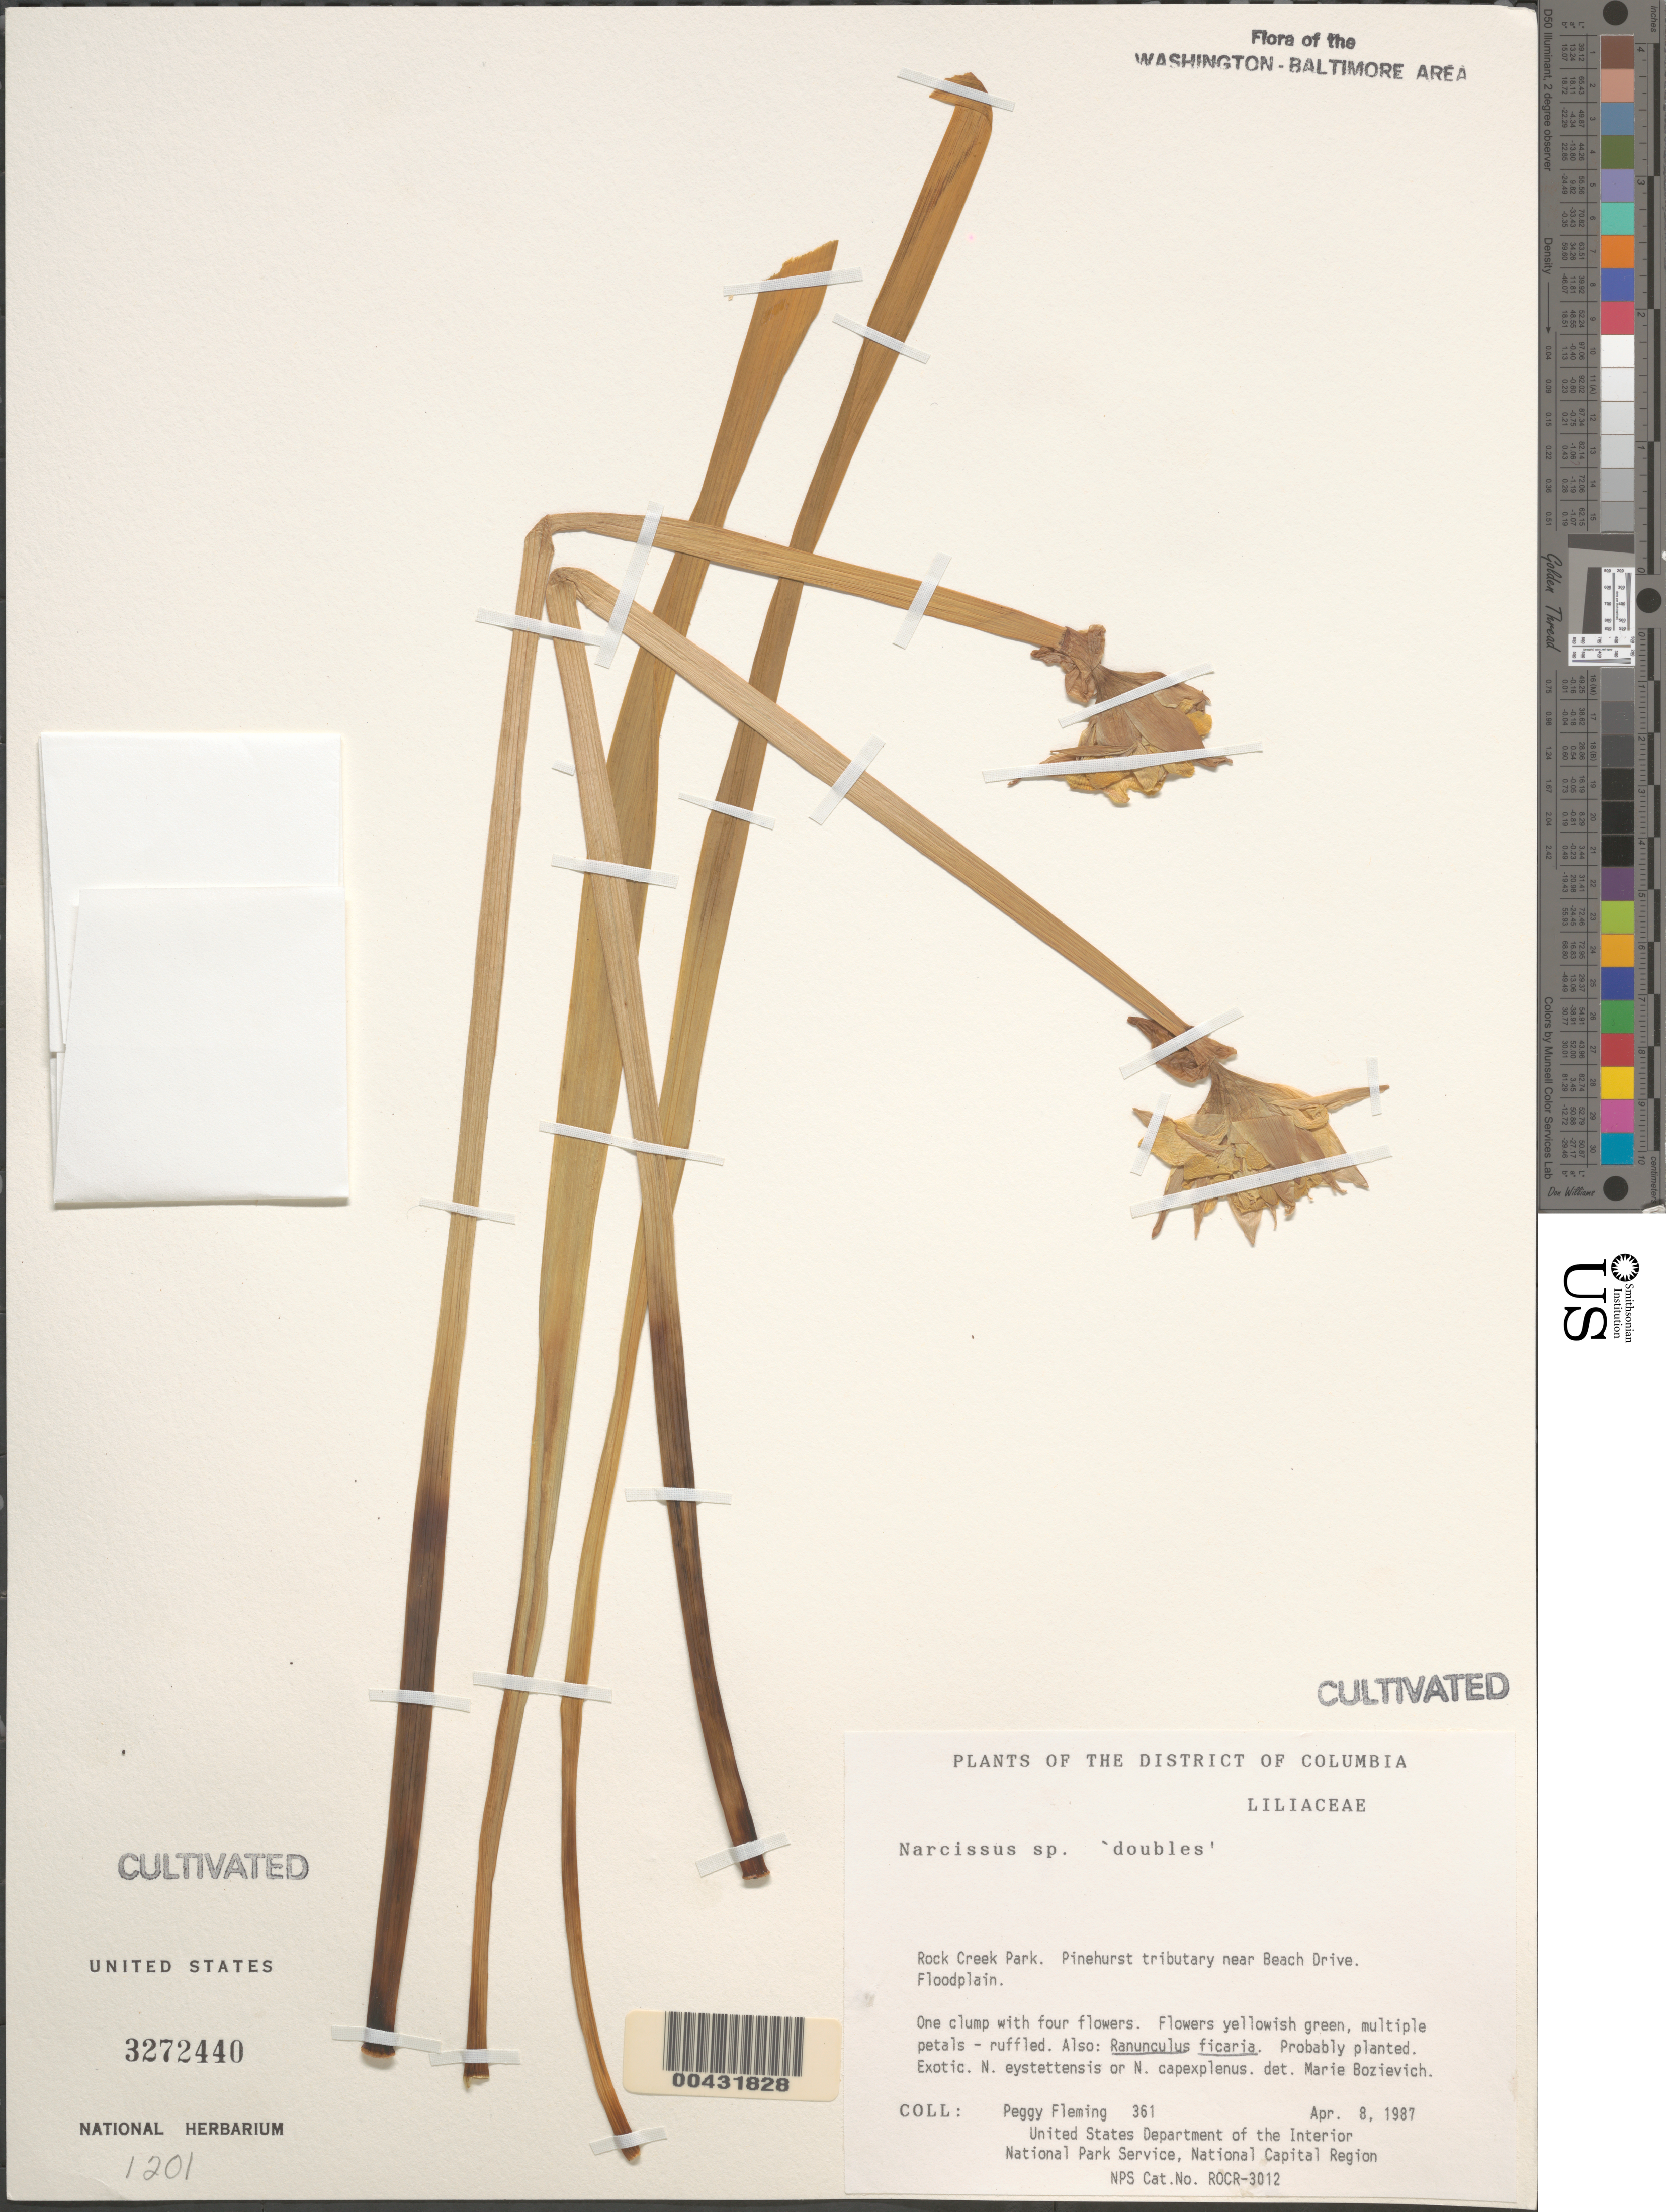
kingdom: Plantae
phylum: Tracheophyta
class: Liliopsida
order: Asparagales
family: Amaryllidaceae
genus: Narcissus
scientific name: Narcissus sp.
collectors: P. Fleming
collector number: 361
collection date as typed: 08 Apr 1987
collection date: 1987-04-08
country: United States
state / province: District of Columbia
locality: Rock Creek Park, Pinehurst Tributary near Beach Drive Rock Creek Park & vicinity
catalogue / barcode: US 3272440